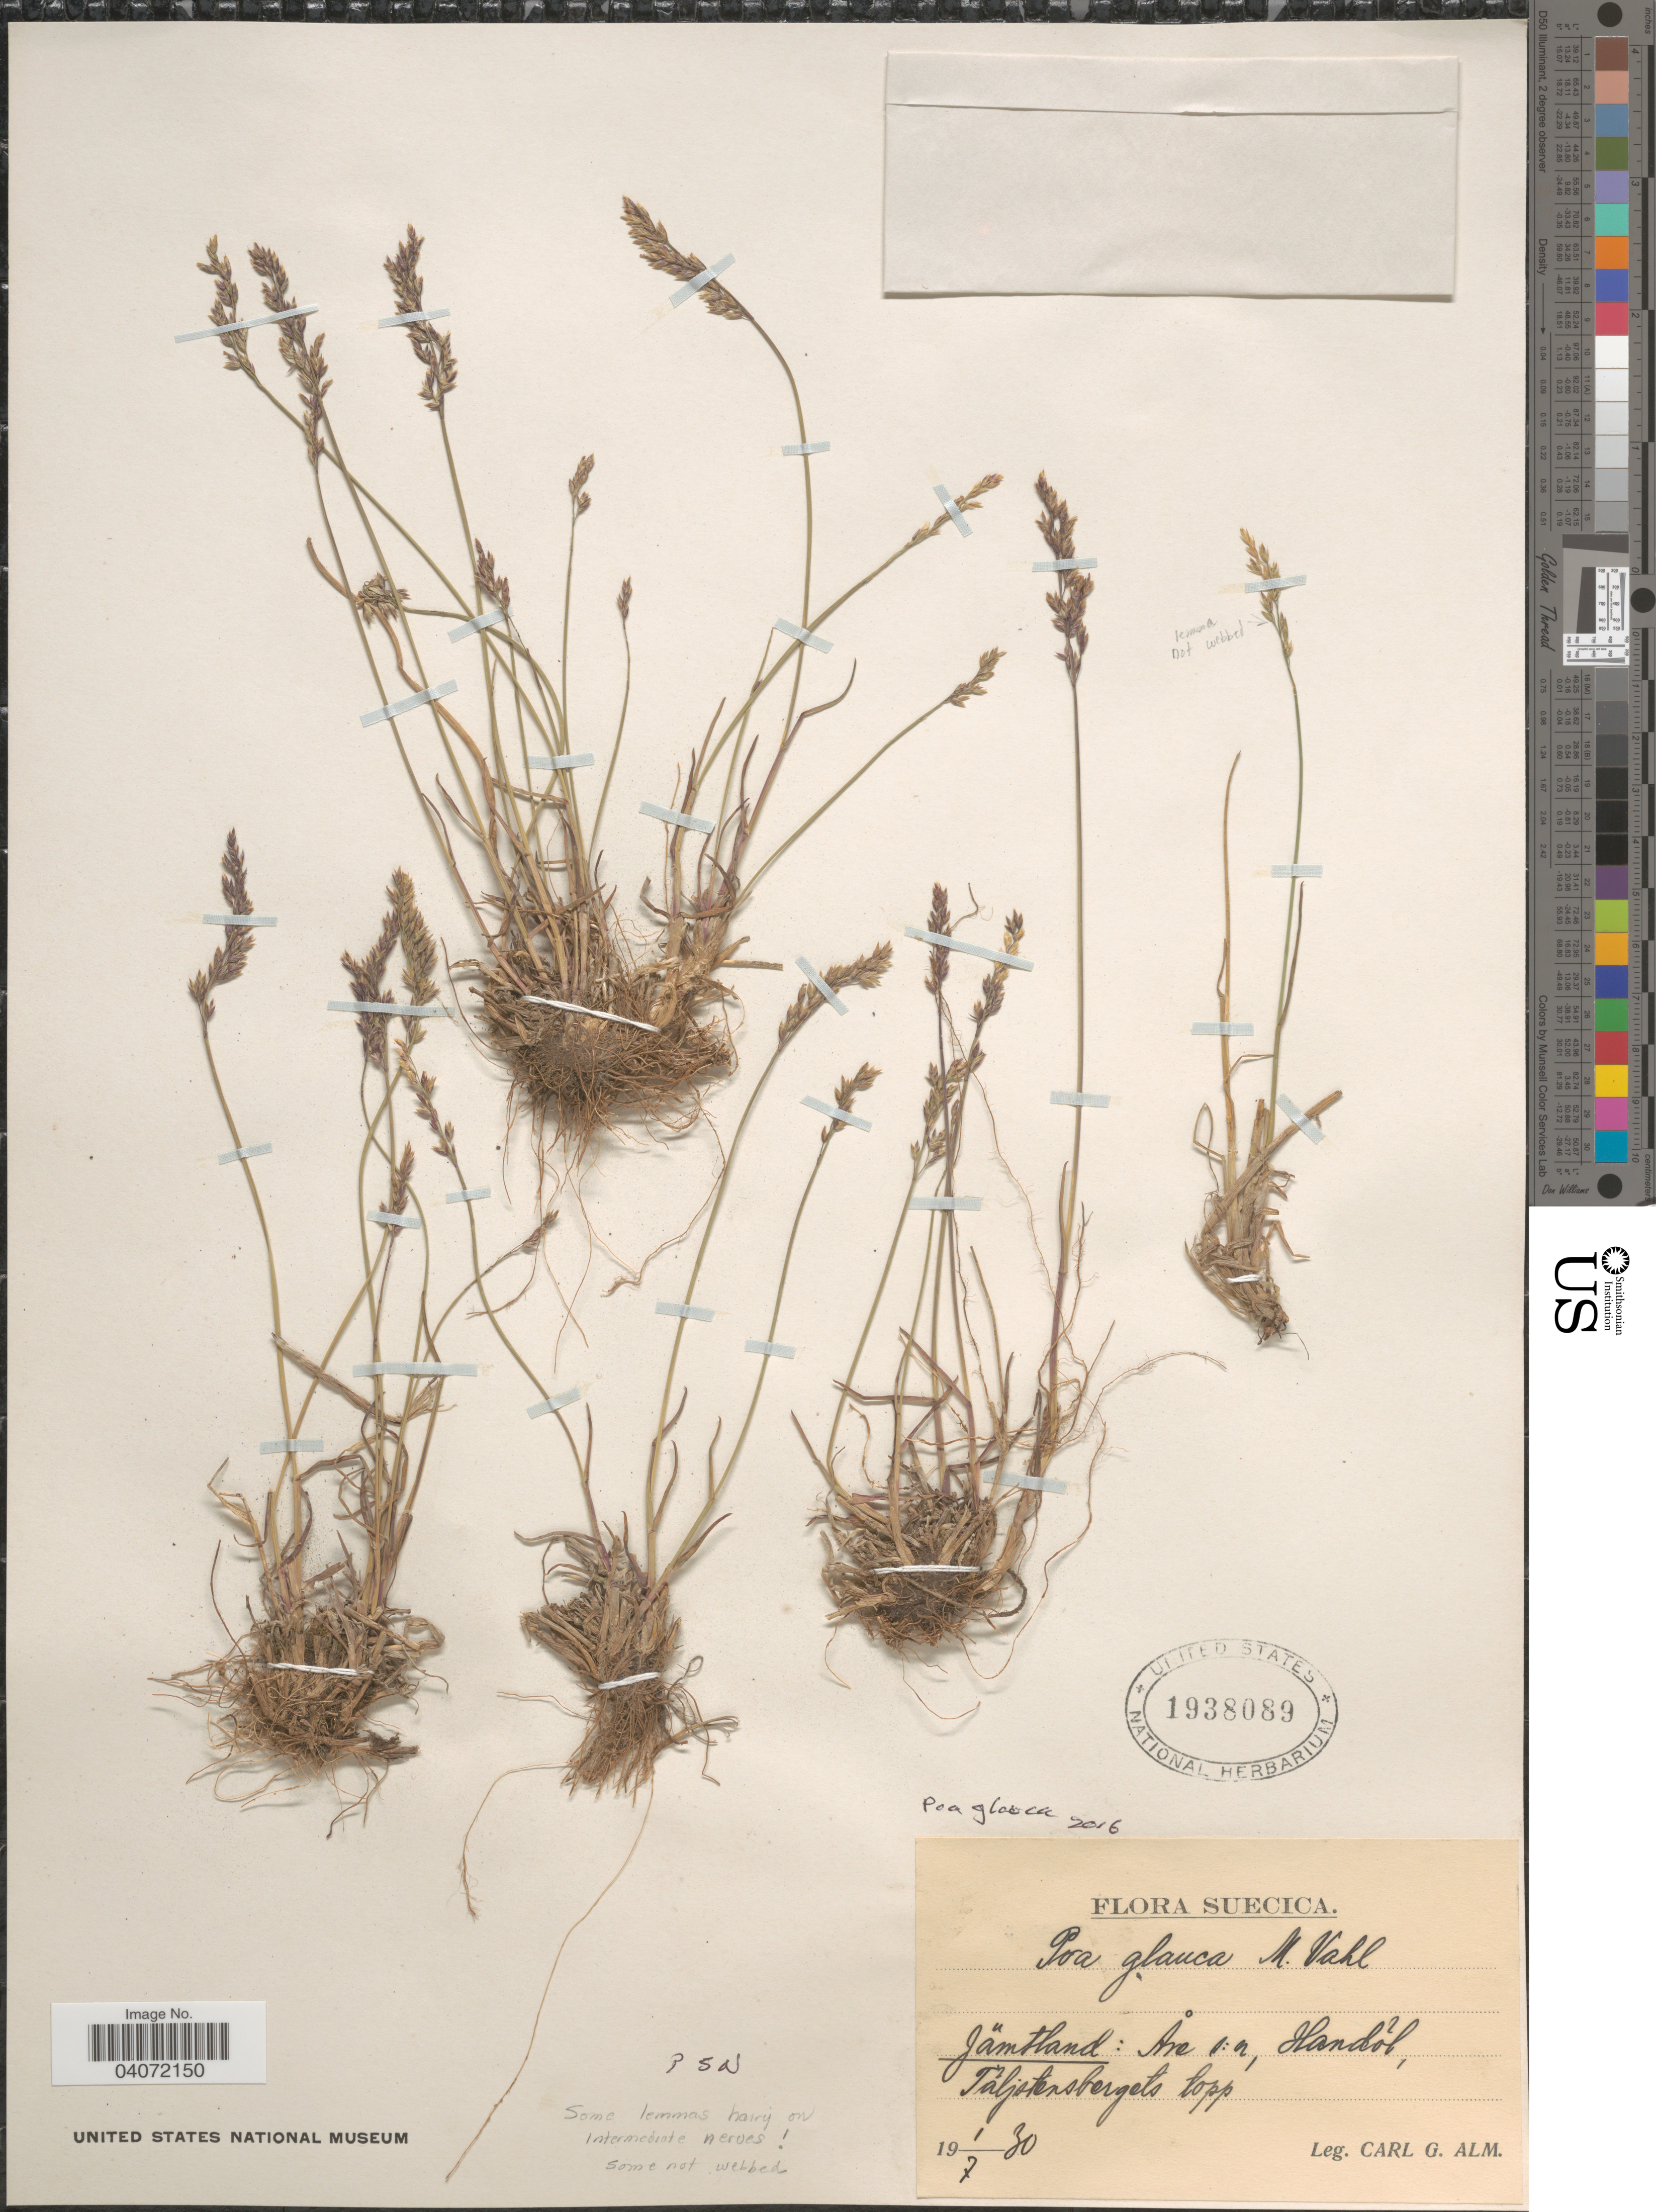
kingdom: Plantae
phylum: Tracheophyta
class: Liliopsida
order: Poales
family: Poaceae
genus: Poa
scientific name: Poa glauca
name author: Vahl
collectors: C. G. Alm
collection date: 1930-07-01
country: Sweden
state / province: Jämtland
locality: Suecica. Jämtland: Åre s:n, Handõl, Tãljsknsbergets topp.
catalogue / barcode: US 1938089